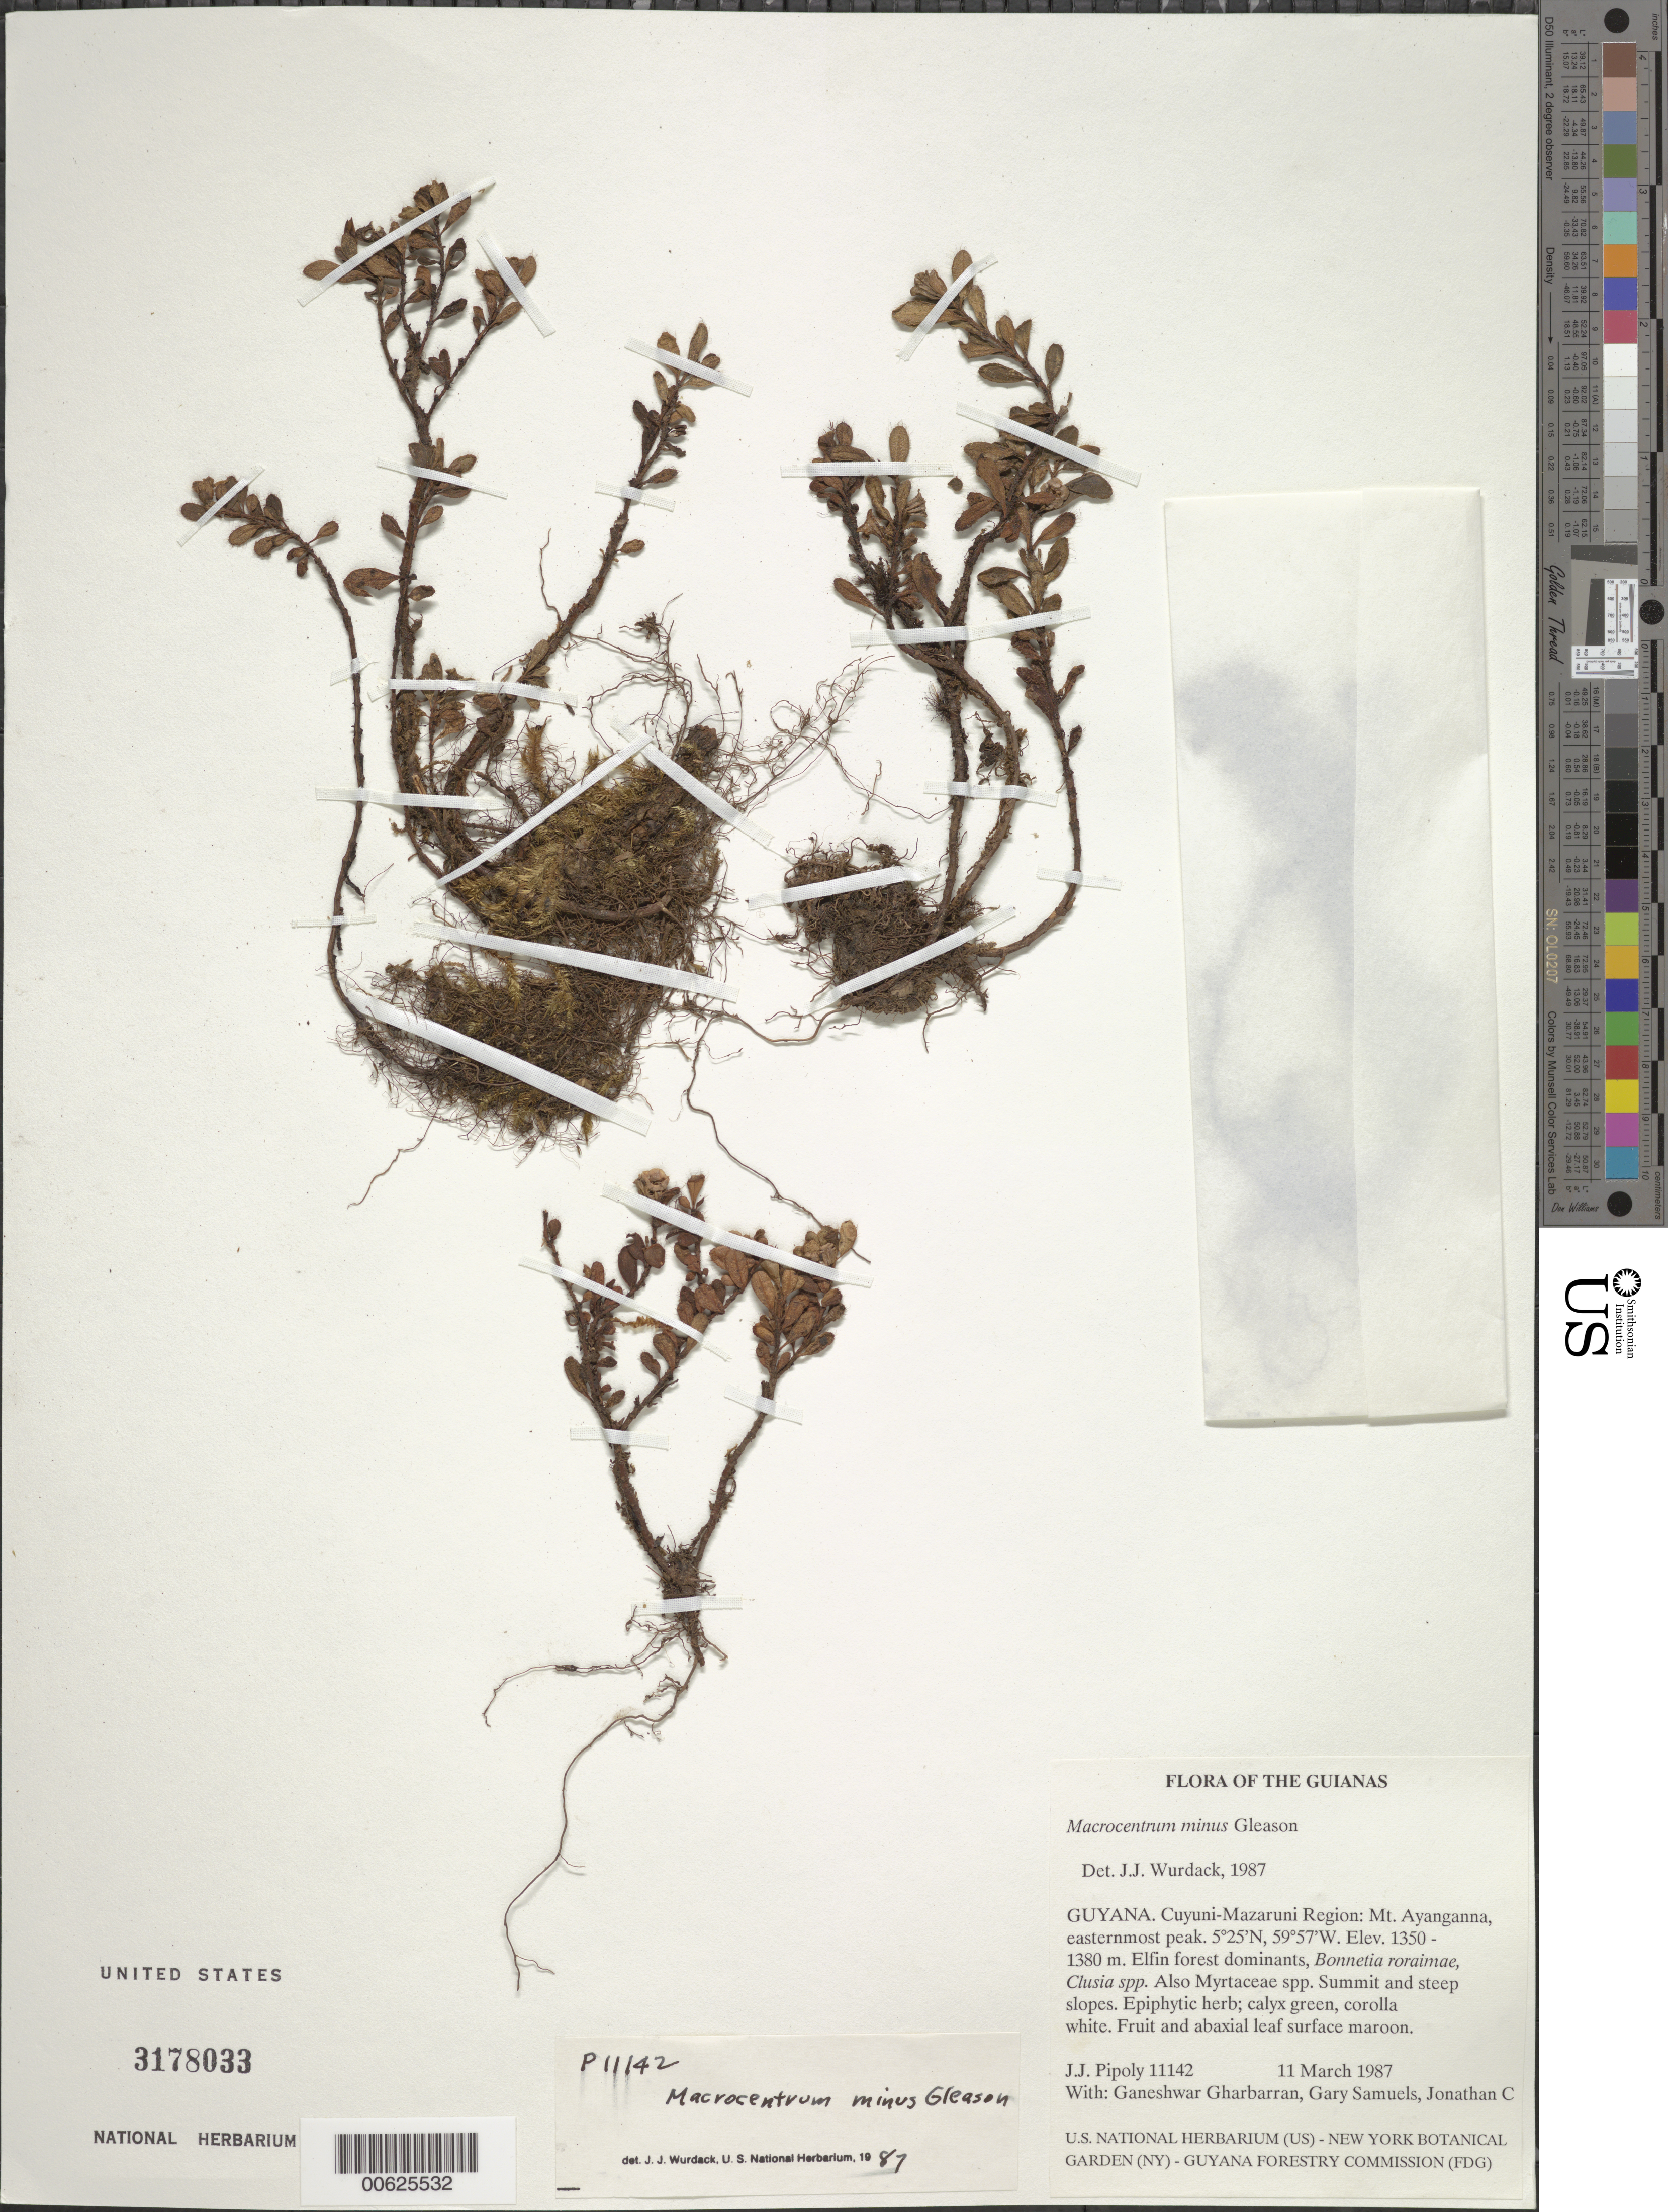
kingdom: Plantae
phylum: Tracheophyta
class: Magnoliopsida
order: Myrtales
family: Melastomataceae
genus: Macrocentrum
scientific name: Macrocentrum minus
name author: Gleason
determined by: Wurdack, John J., (US), US (UNITED STATES)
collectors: J. J. Pipoly, G. Gharbarran, G. Samuels & J. Chin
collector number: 11142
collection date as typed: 11 March 1987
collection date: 1987-03-11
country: Guyana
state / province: Cuyuni-Mazaruni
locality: Mt. Ayanganna, easternmost peak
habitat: Summit and steep slopes. Elfin forest dominated by Bonnetia roraimae, Clusia spp., various Myrtaceae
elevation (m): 1350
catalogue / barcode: US 3178033